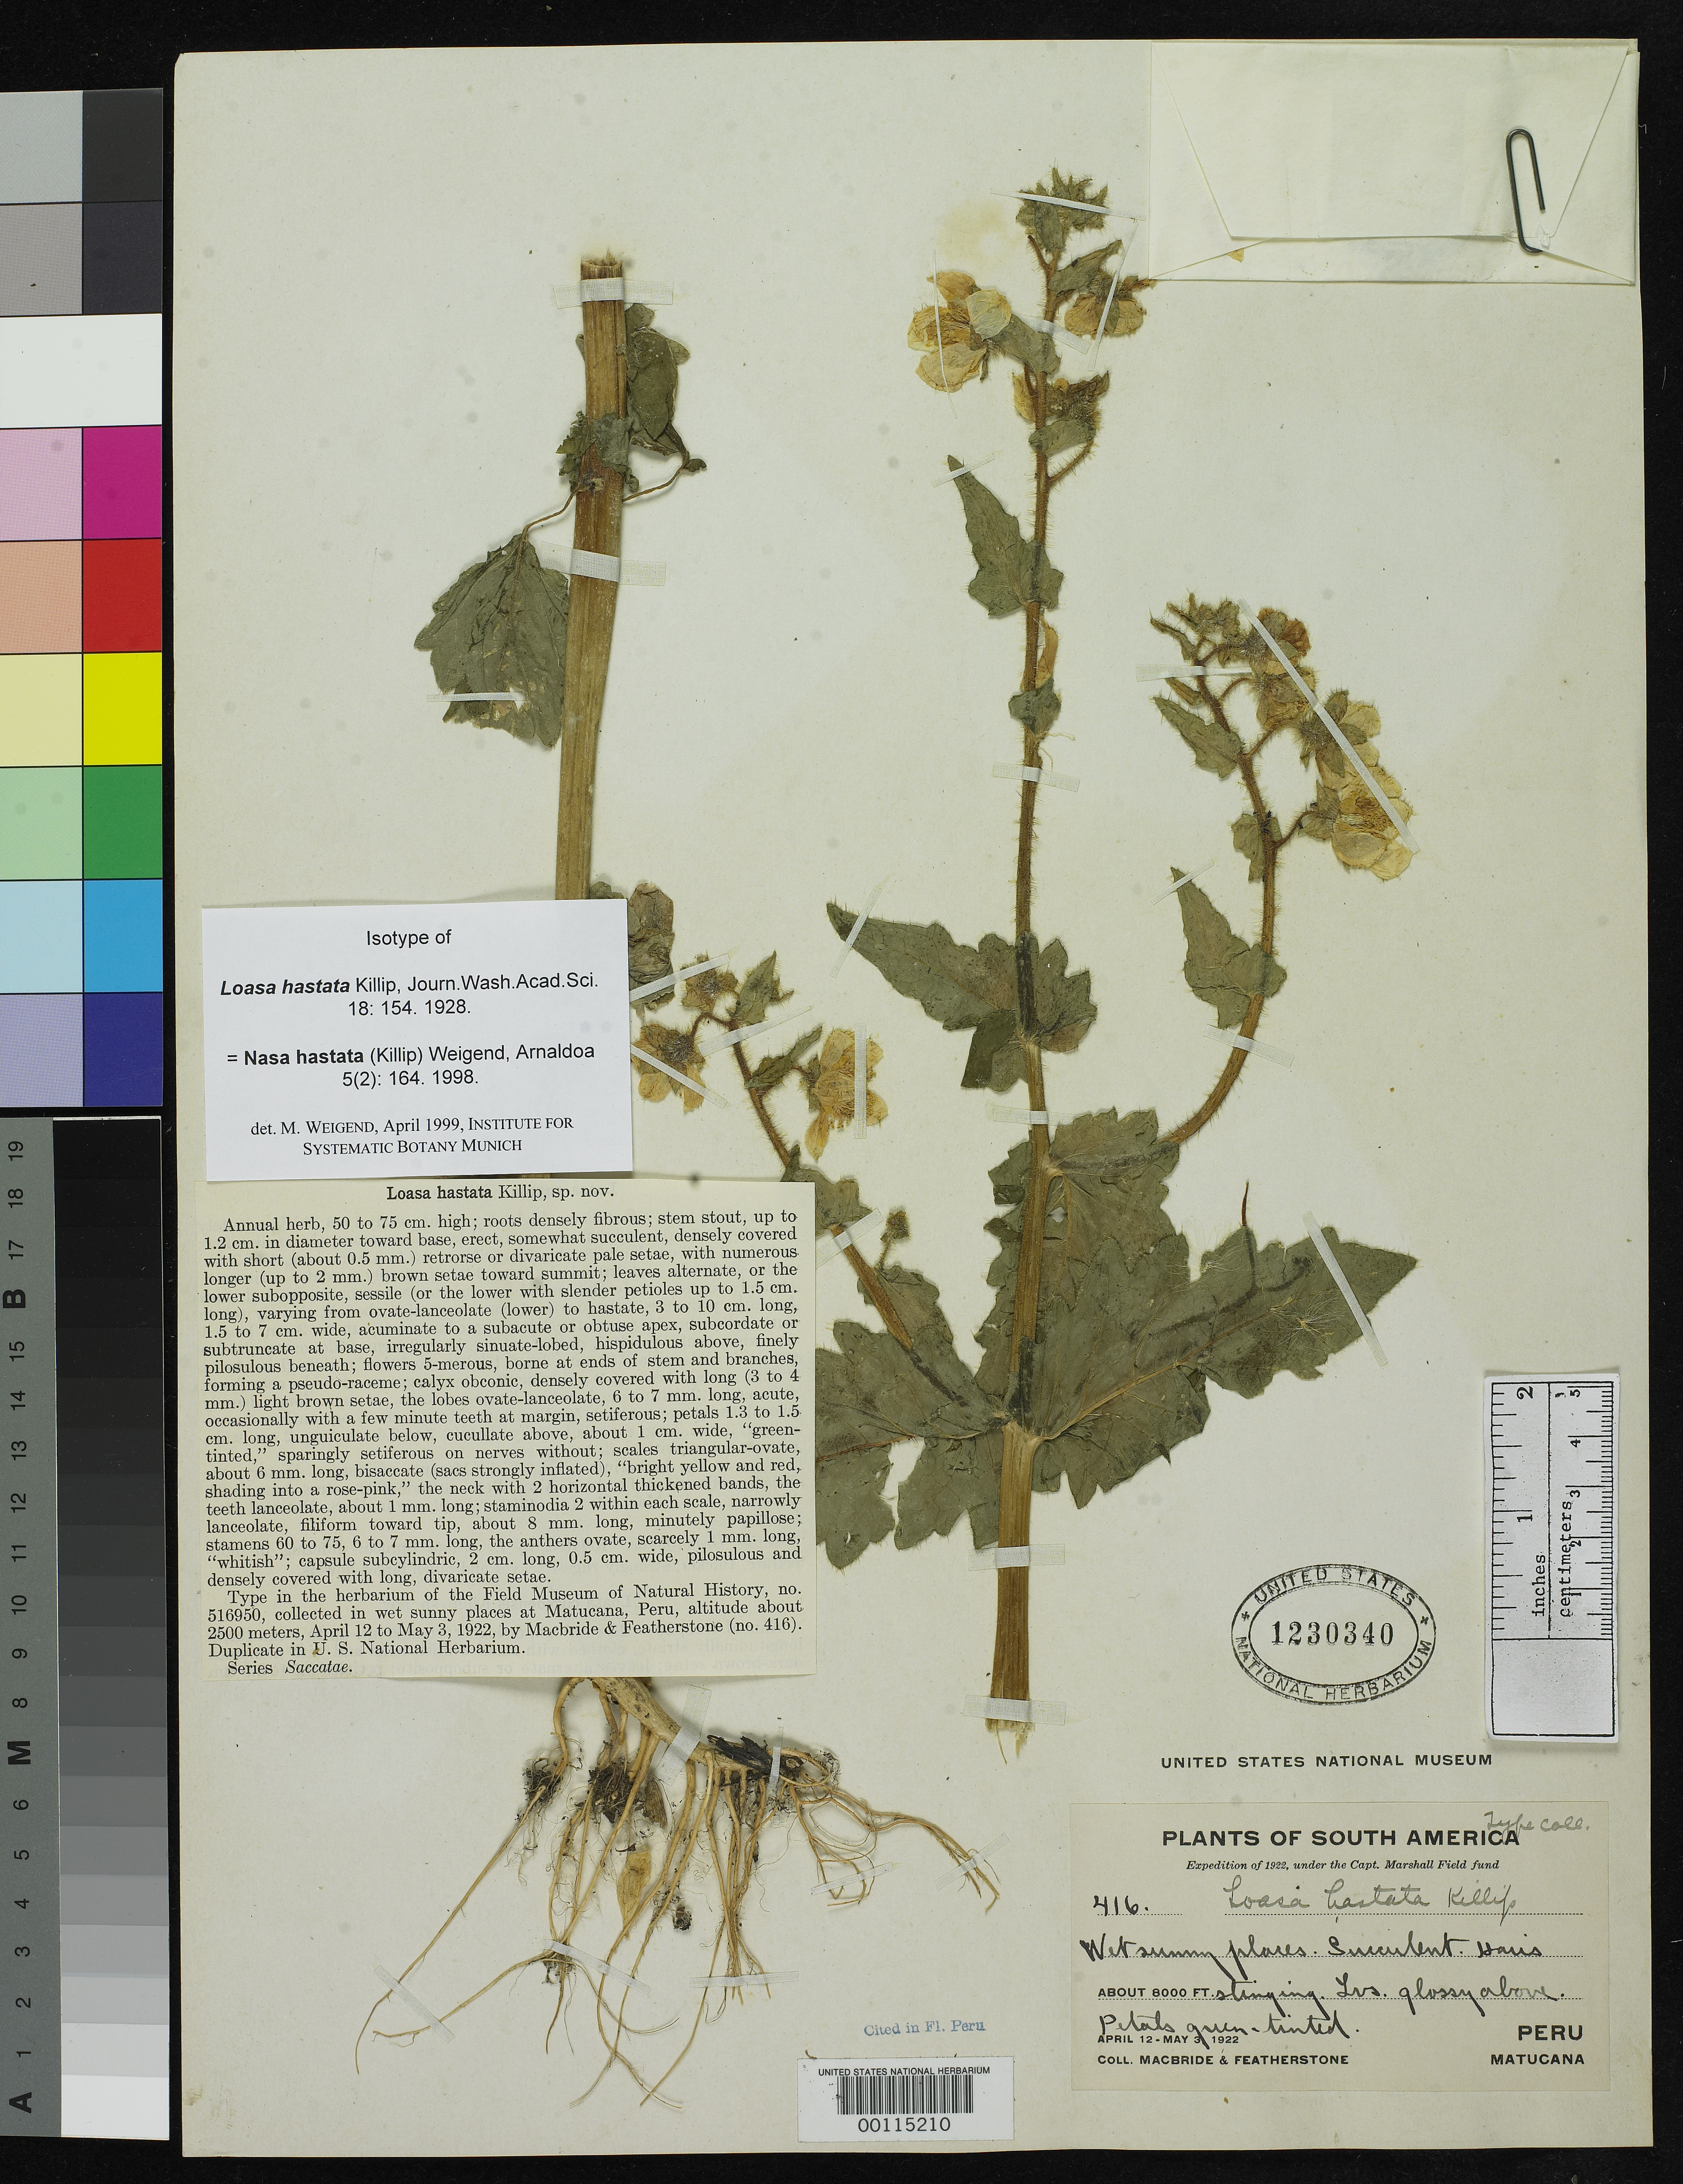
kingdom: Plantae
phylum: Tracheophyta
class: Magnoliopsida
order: Cornales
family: Loasaceae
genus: Loasa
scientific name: Loasa hastata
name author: Killip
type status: Isotype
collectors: J. F. Macbride & W. Featherstone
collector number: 416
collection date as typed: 12 Apr 1922 to 03 May 1922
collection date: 1922-04-12/1922-05-03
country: Peru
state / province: Lima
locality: Matucana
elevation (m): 2500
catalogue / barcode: US 1230340